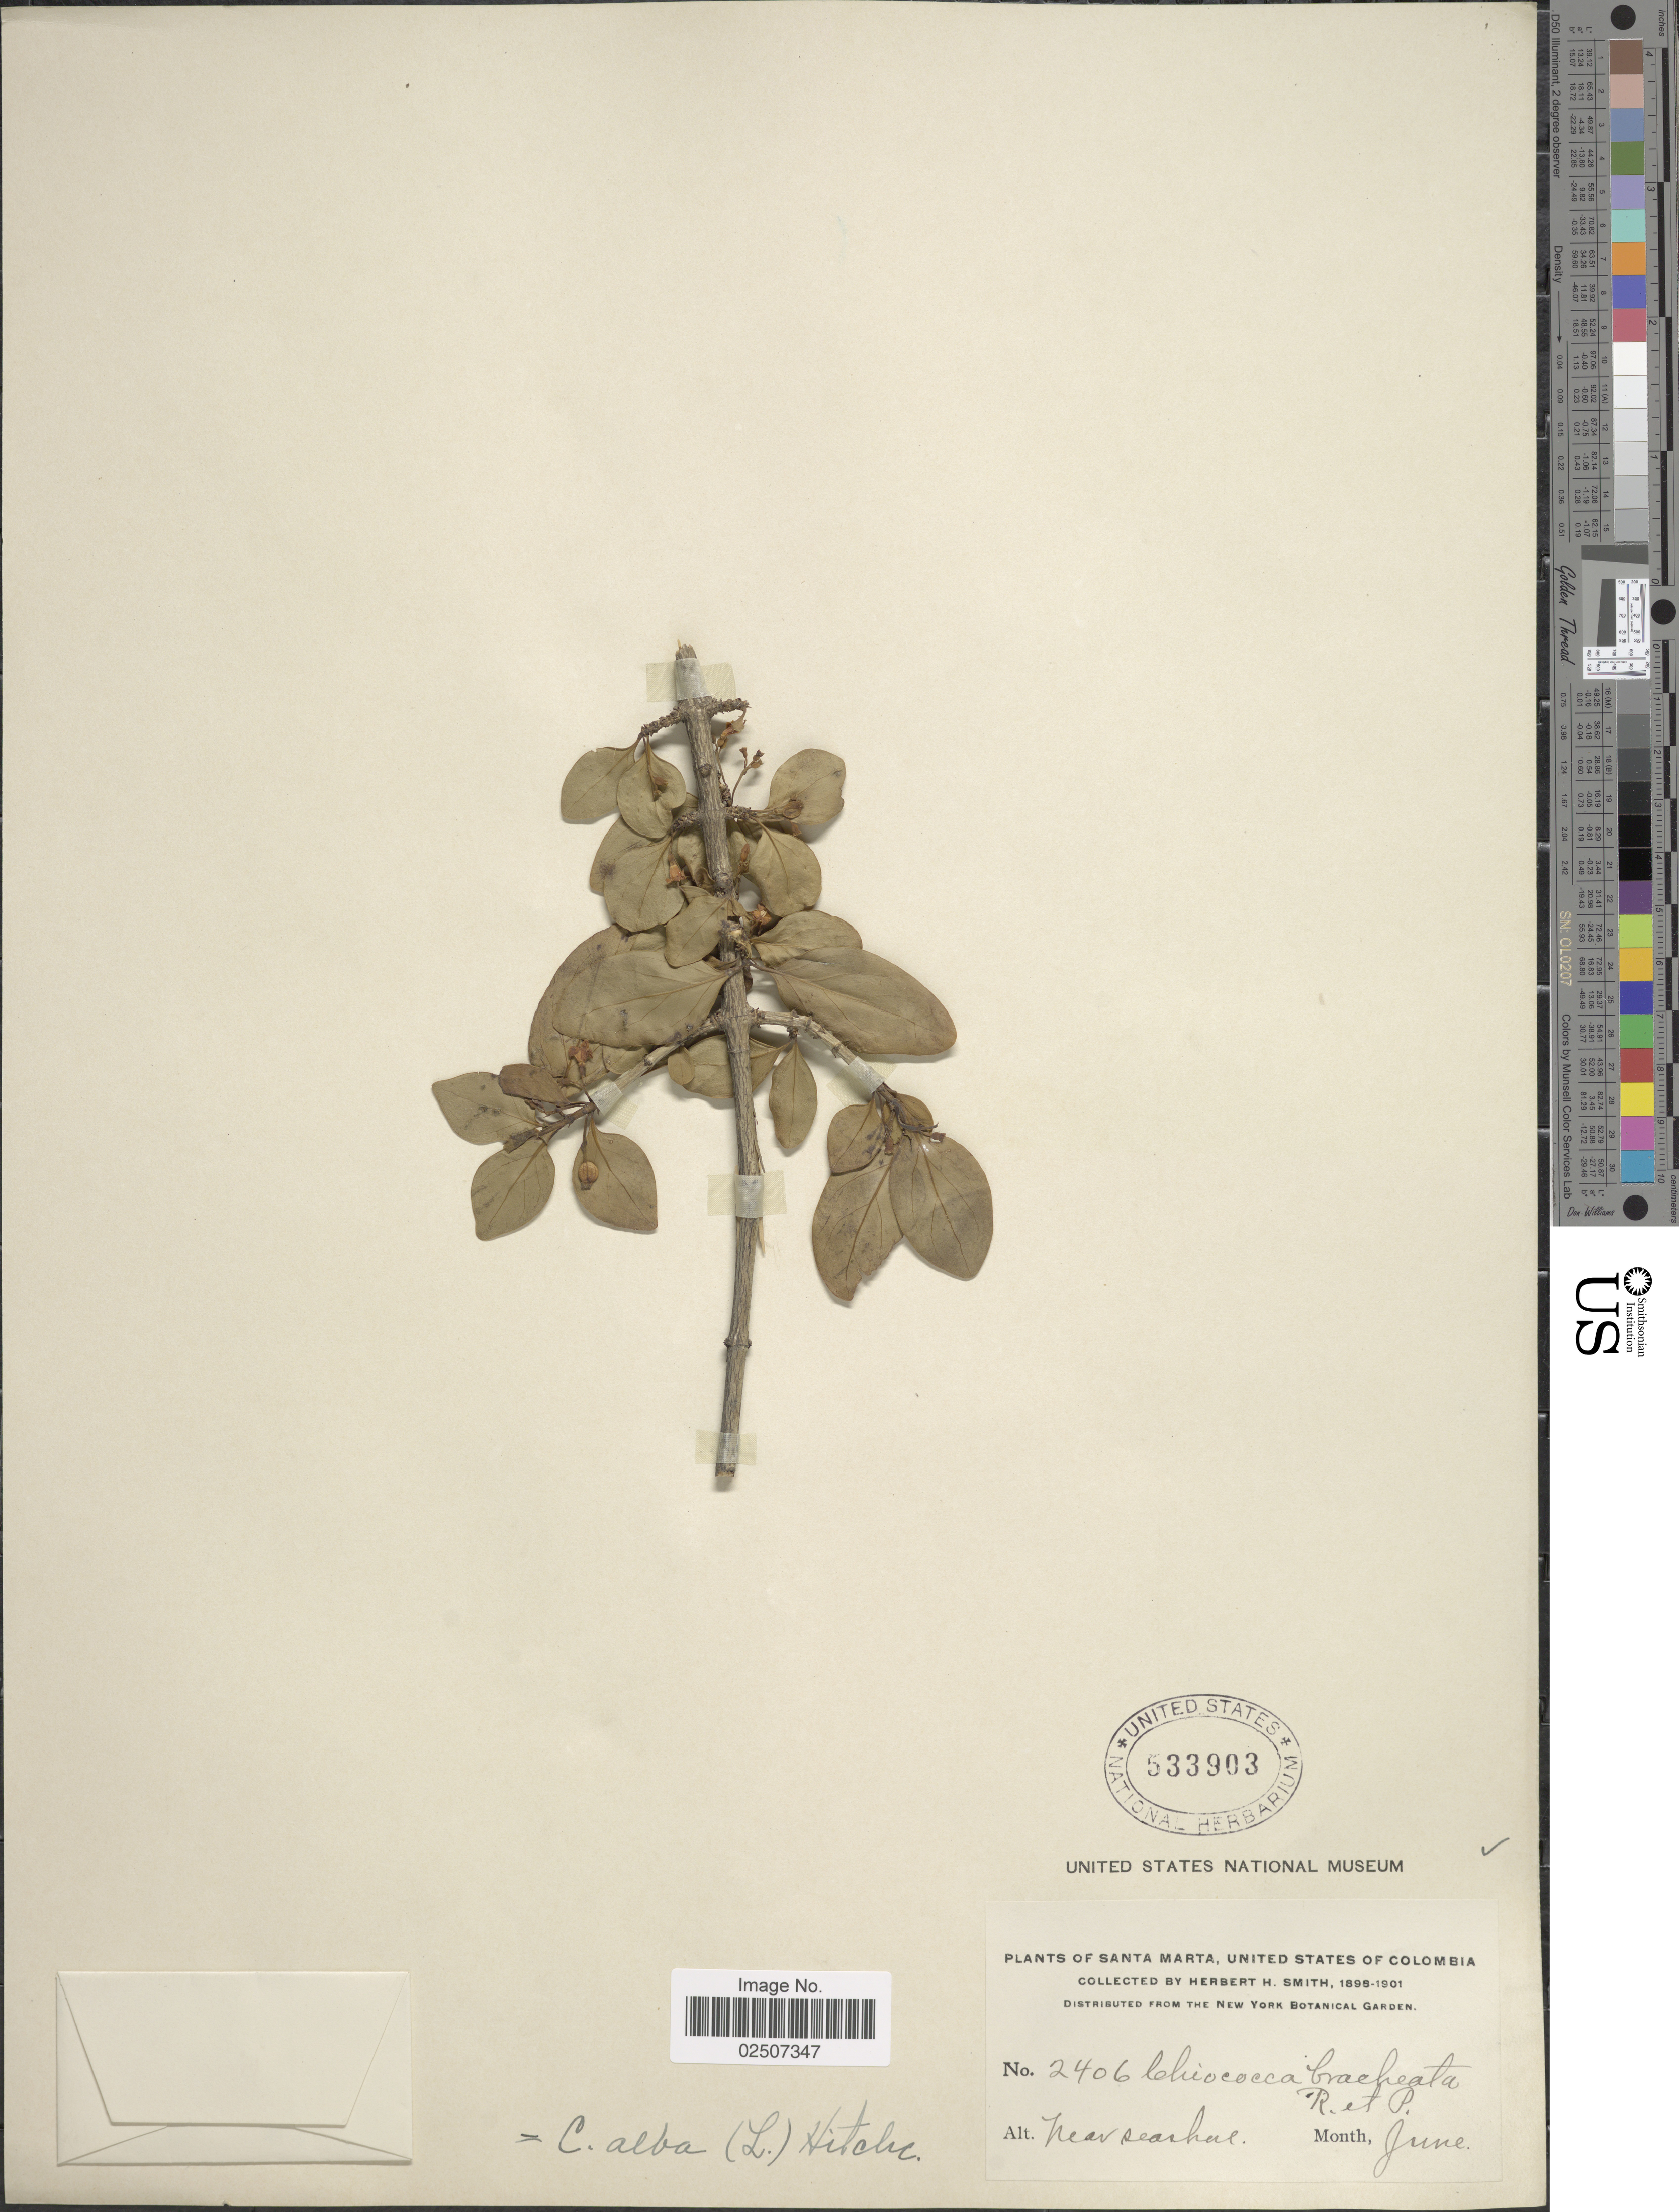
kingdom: Plantae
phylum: Tracheophyta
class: Magnoliopsida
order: Gentianales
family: Rubiaceae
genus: Chiococca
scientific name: Chiococca alba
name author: (L.) Hitchc.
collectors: Herbert H. Smith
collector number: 2406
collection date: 1898-06/1901-06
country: Colombia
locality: Santa Marta, United States of Colombia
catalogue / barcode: US 533903